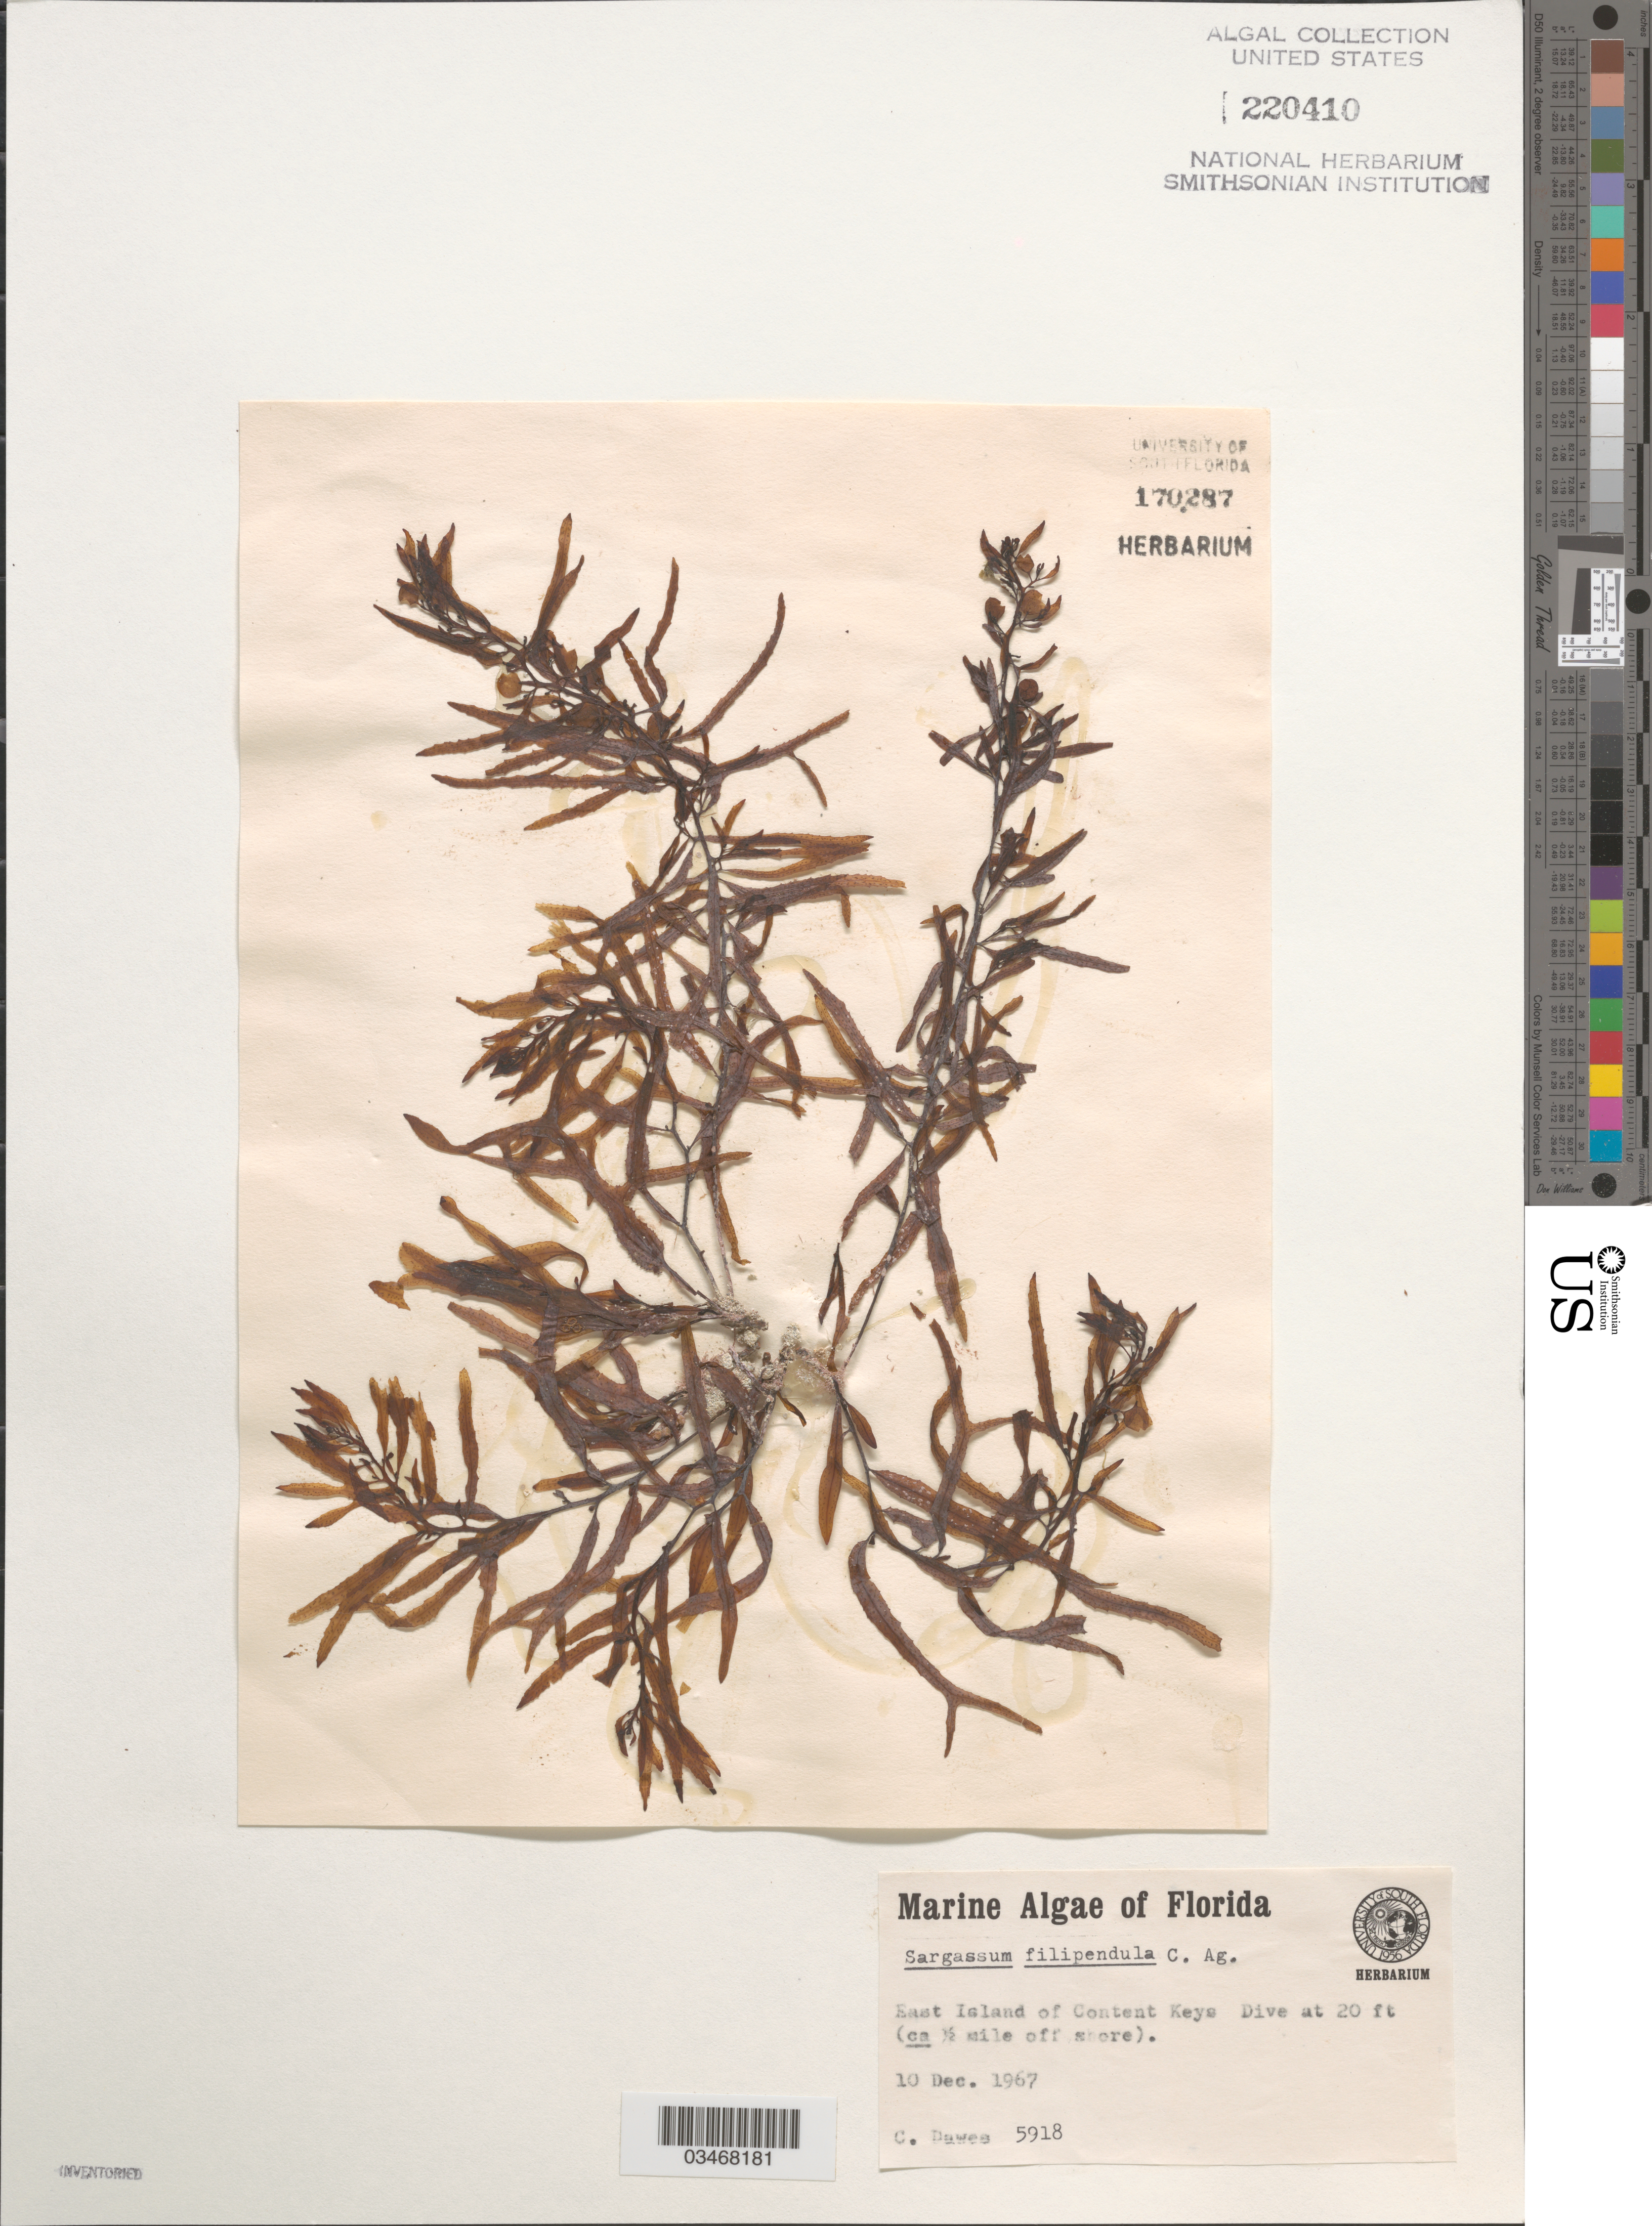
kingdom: Chromista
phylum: Ochrophyta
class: Phaeophyceae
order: Fucales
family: Sargassaceae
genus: Sargassum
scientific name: Sargassum filipendula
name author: C. Agardh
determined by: Ballantine, D. L.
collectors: J. v. B. & C. J. Dawes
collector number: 5918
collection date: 1967-12-10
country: United States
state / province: Florida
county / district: Monroe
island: Content Keys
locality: East Islet of Content Key, 1/2 mile off shore.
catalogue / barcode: US 220410